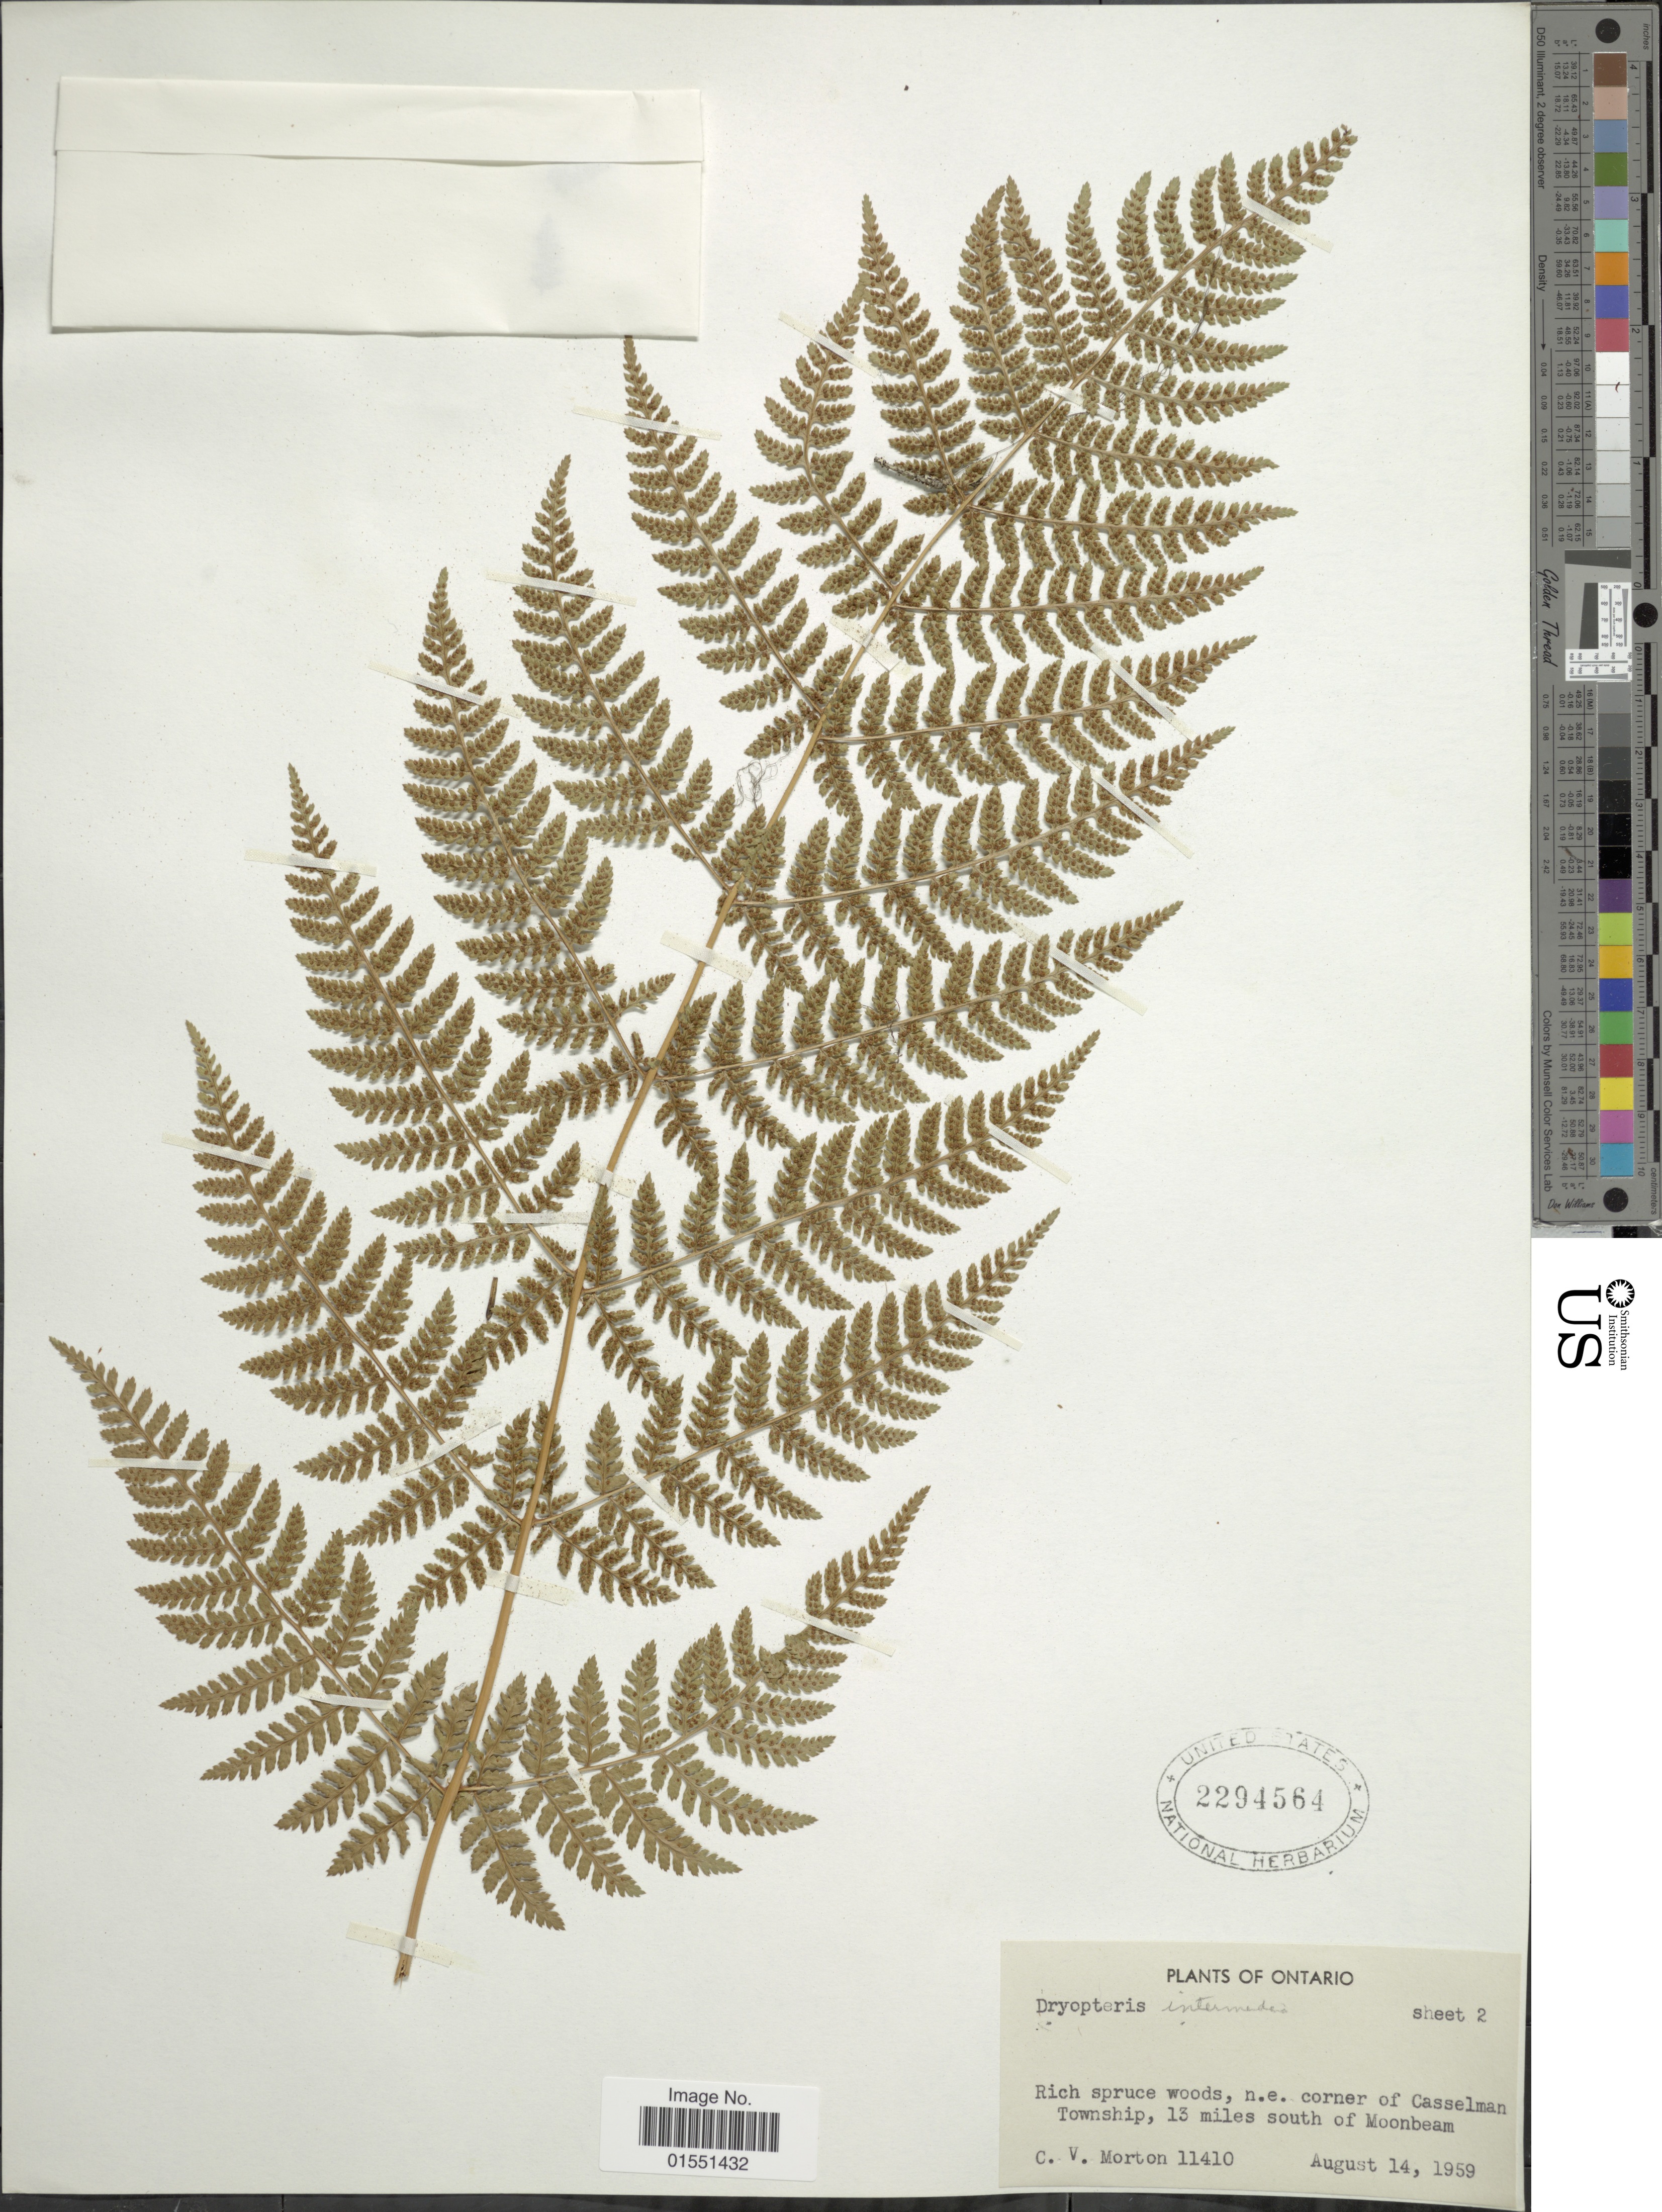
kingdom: Plantae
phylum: Tracheophyta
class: Polypodiopsida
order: Polypodiales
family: Dryopteridaceae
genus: Dryopteris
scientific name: Dryopteris intermedia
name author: (Muhl.) A. Gray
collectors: C. V. Morton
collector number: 11410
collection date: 1959-08-14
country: Canada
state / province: Quebec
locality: N.e. corner of Casselman Township, 13 miles south of Moonbeam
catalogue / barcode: US 2294564